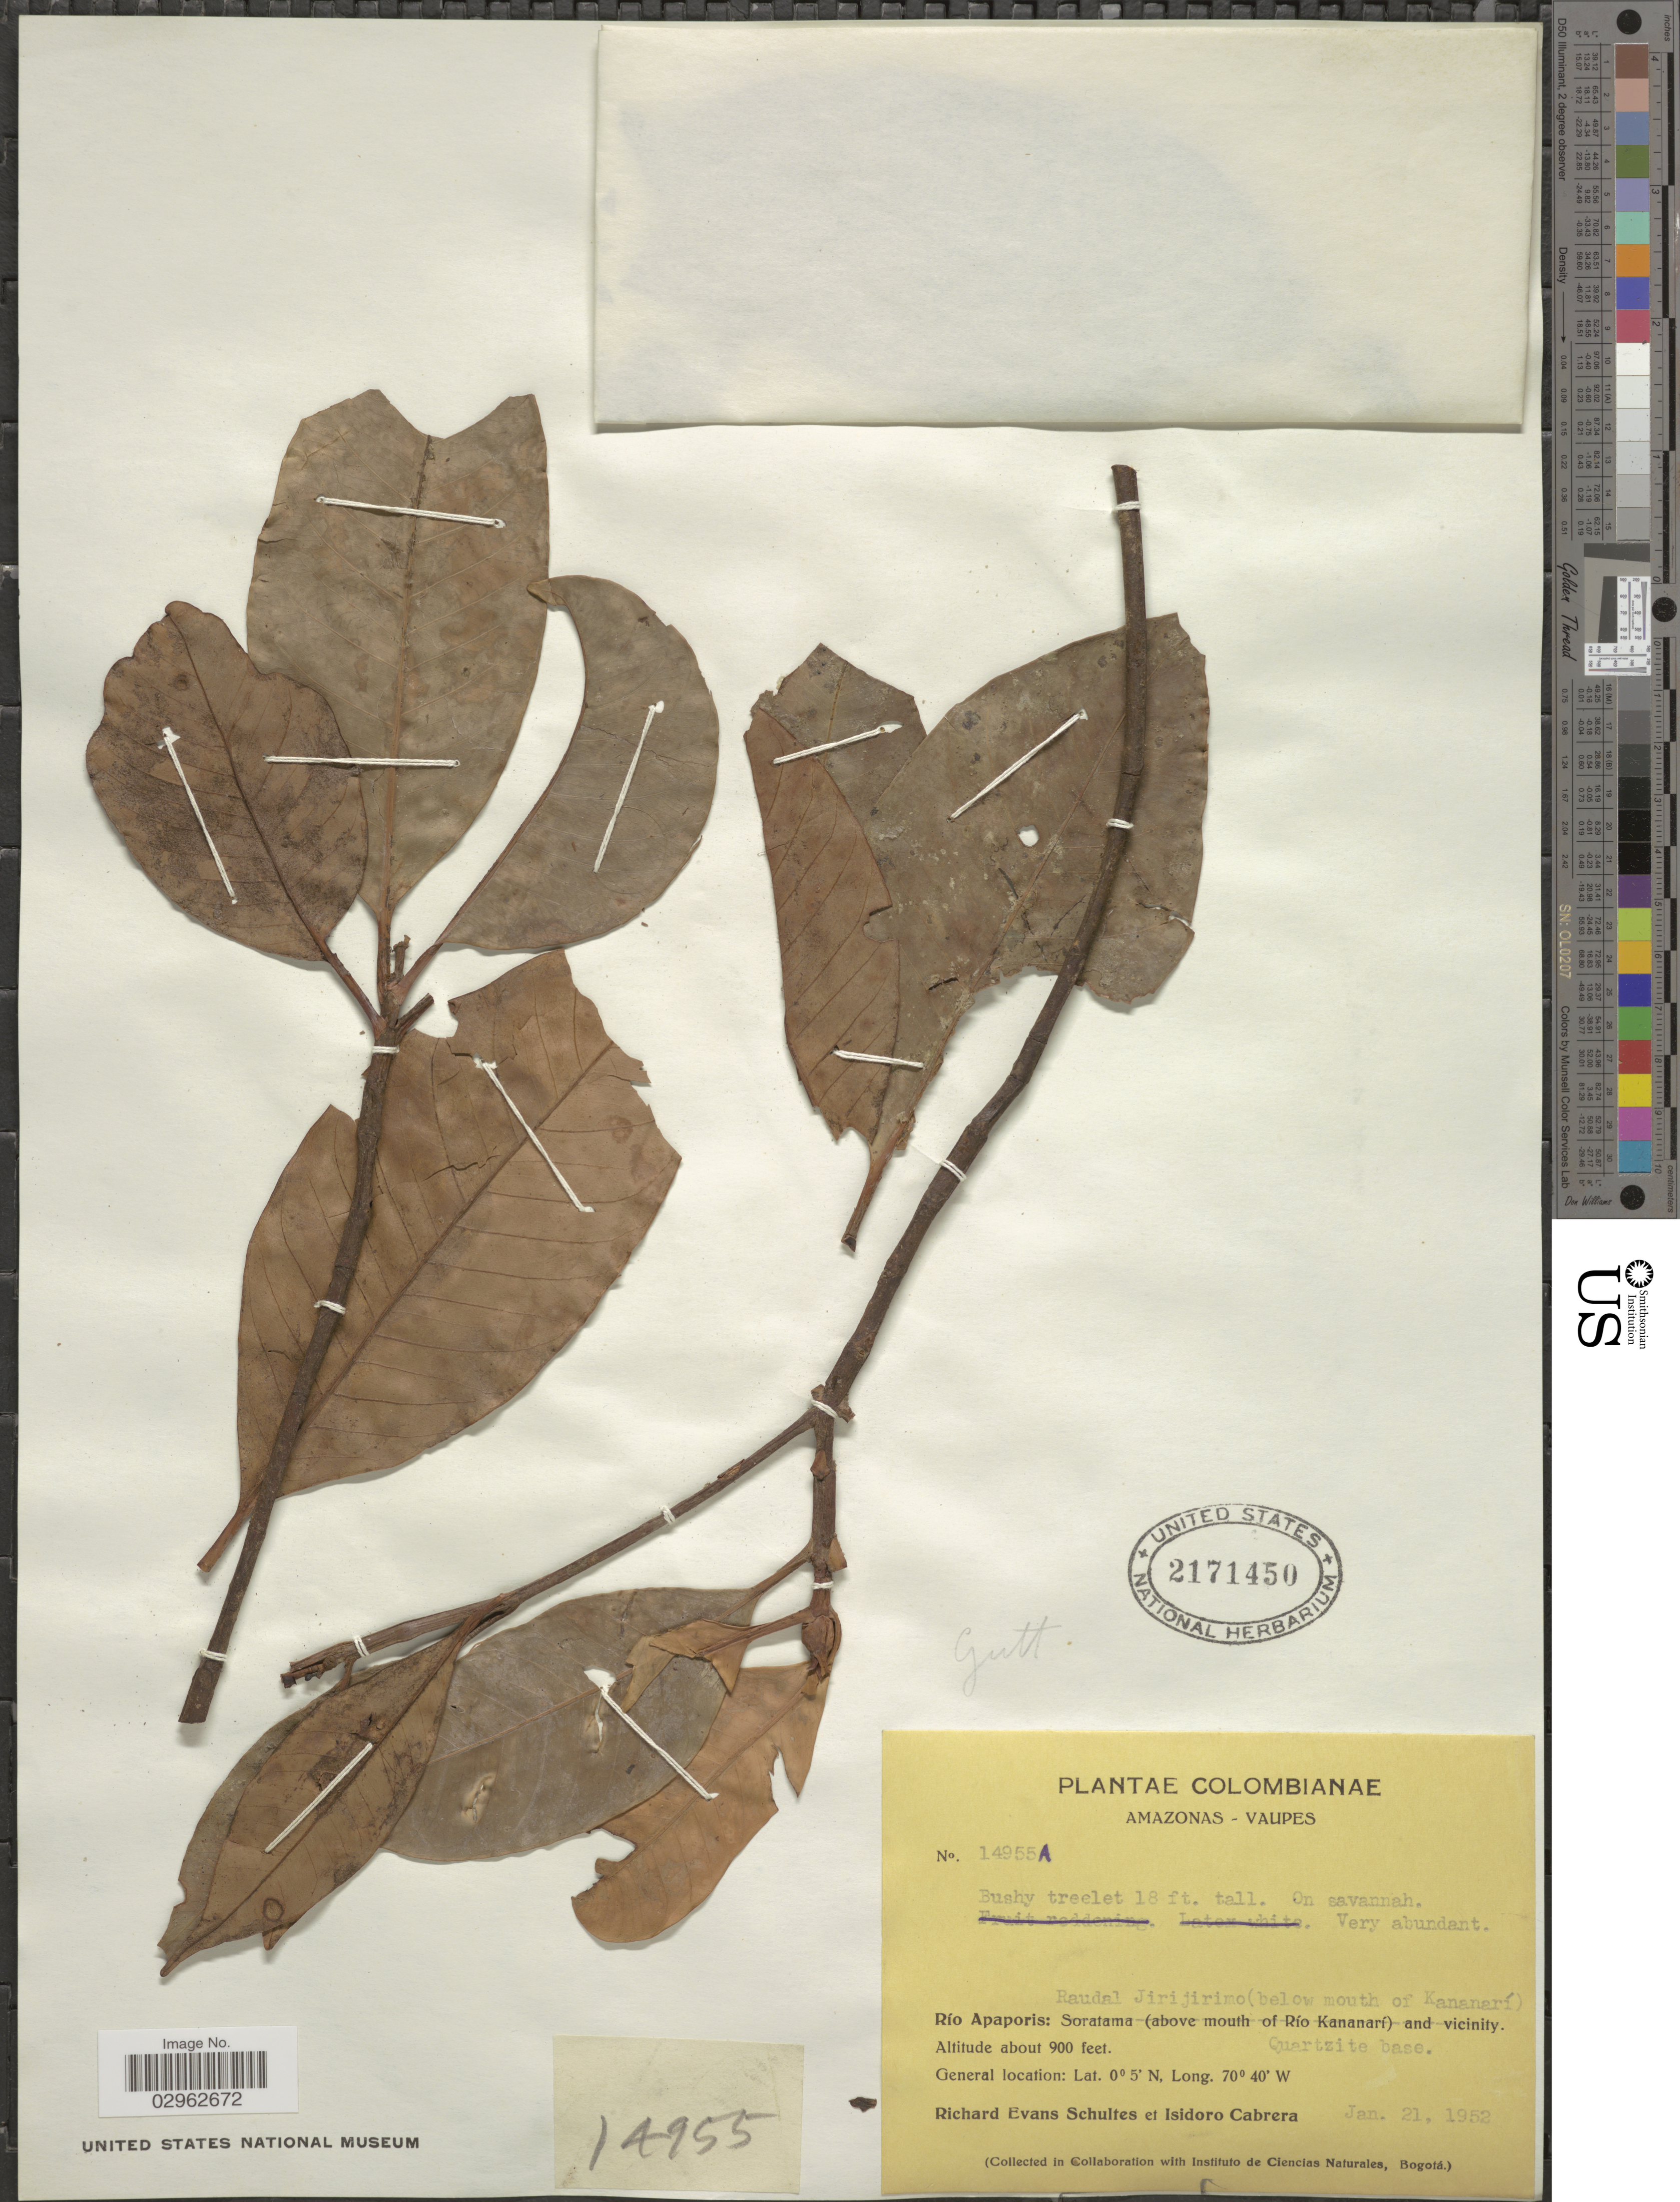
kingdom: Plantae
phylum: Tracheophyta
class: Magnoliopsida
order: Malpighiales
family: Clusiaceae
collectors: R. E. Schultes & I. Cabrera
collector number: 14955A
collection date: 1952-01-21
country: Colombia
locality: Amazonas-Vaupés, Río Apaporis: Raudal Jirijirimo (below mouth of Kananarí), Quartzite base.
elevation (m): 274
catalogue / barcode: US 2171450